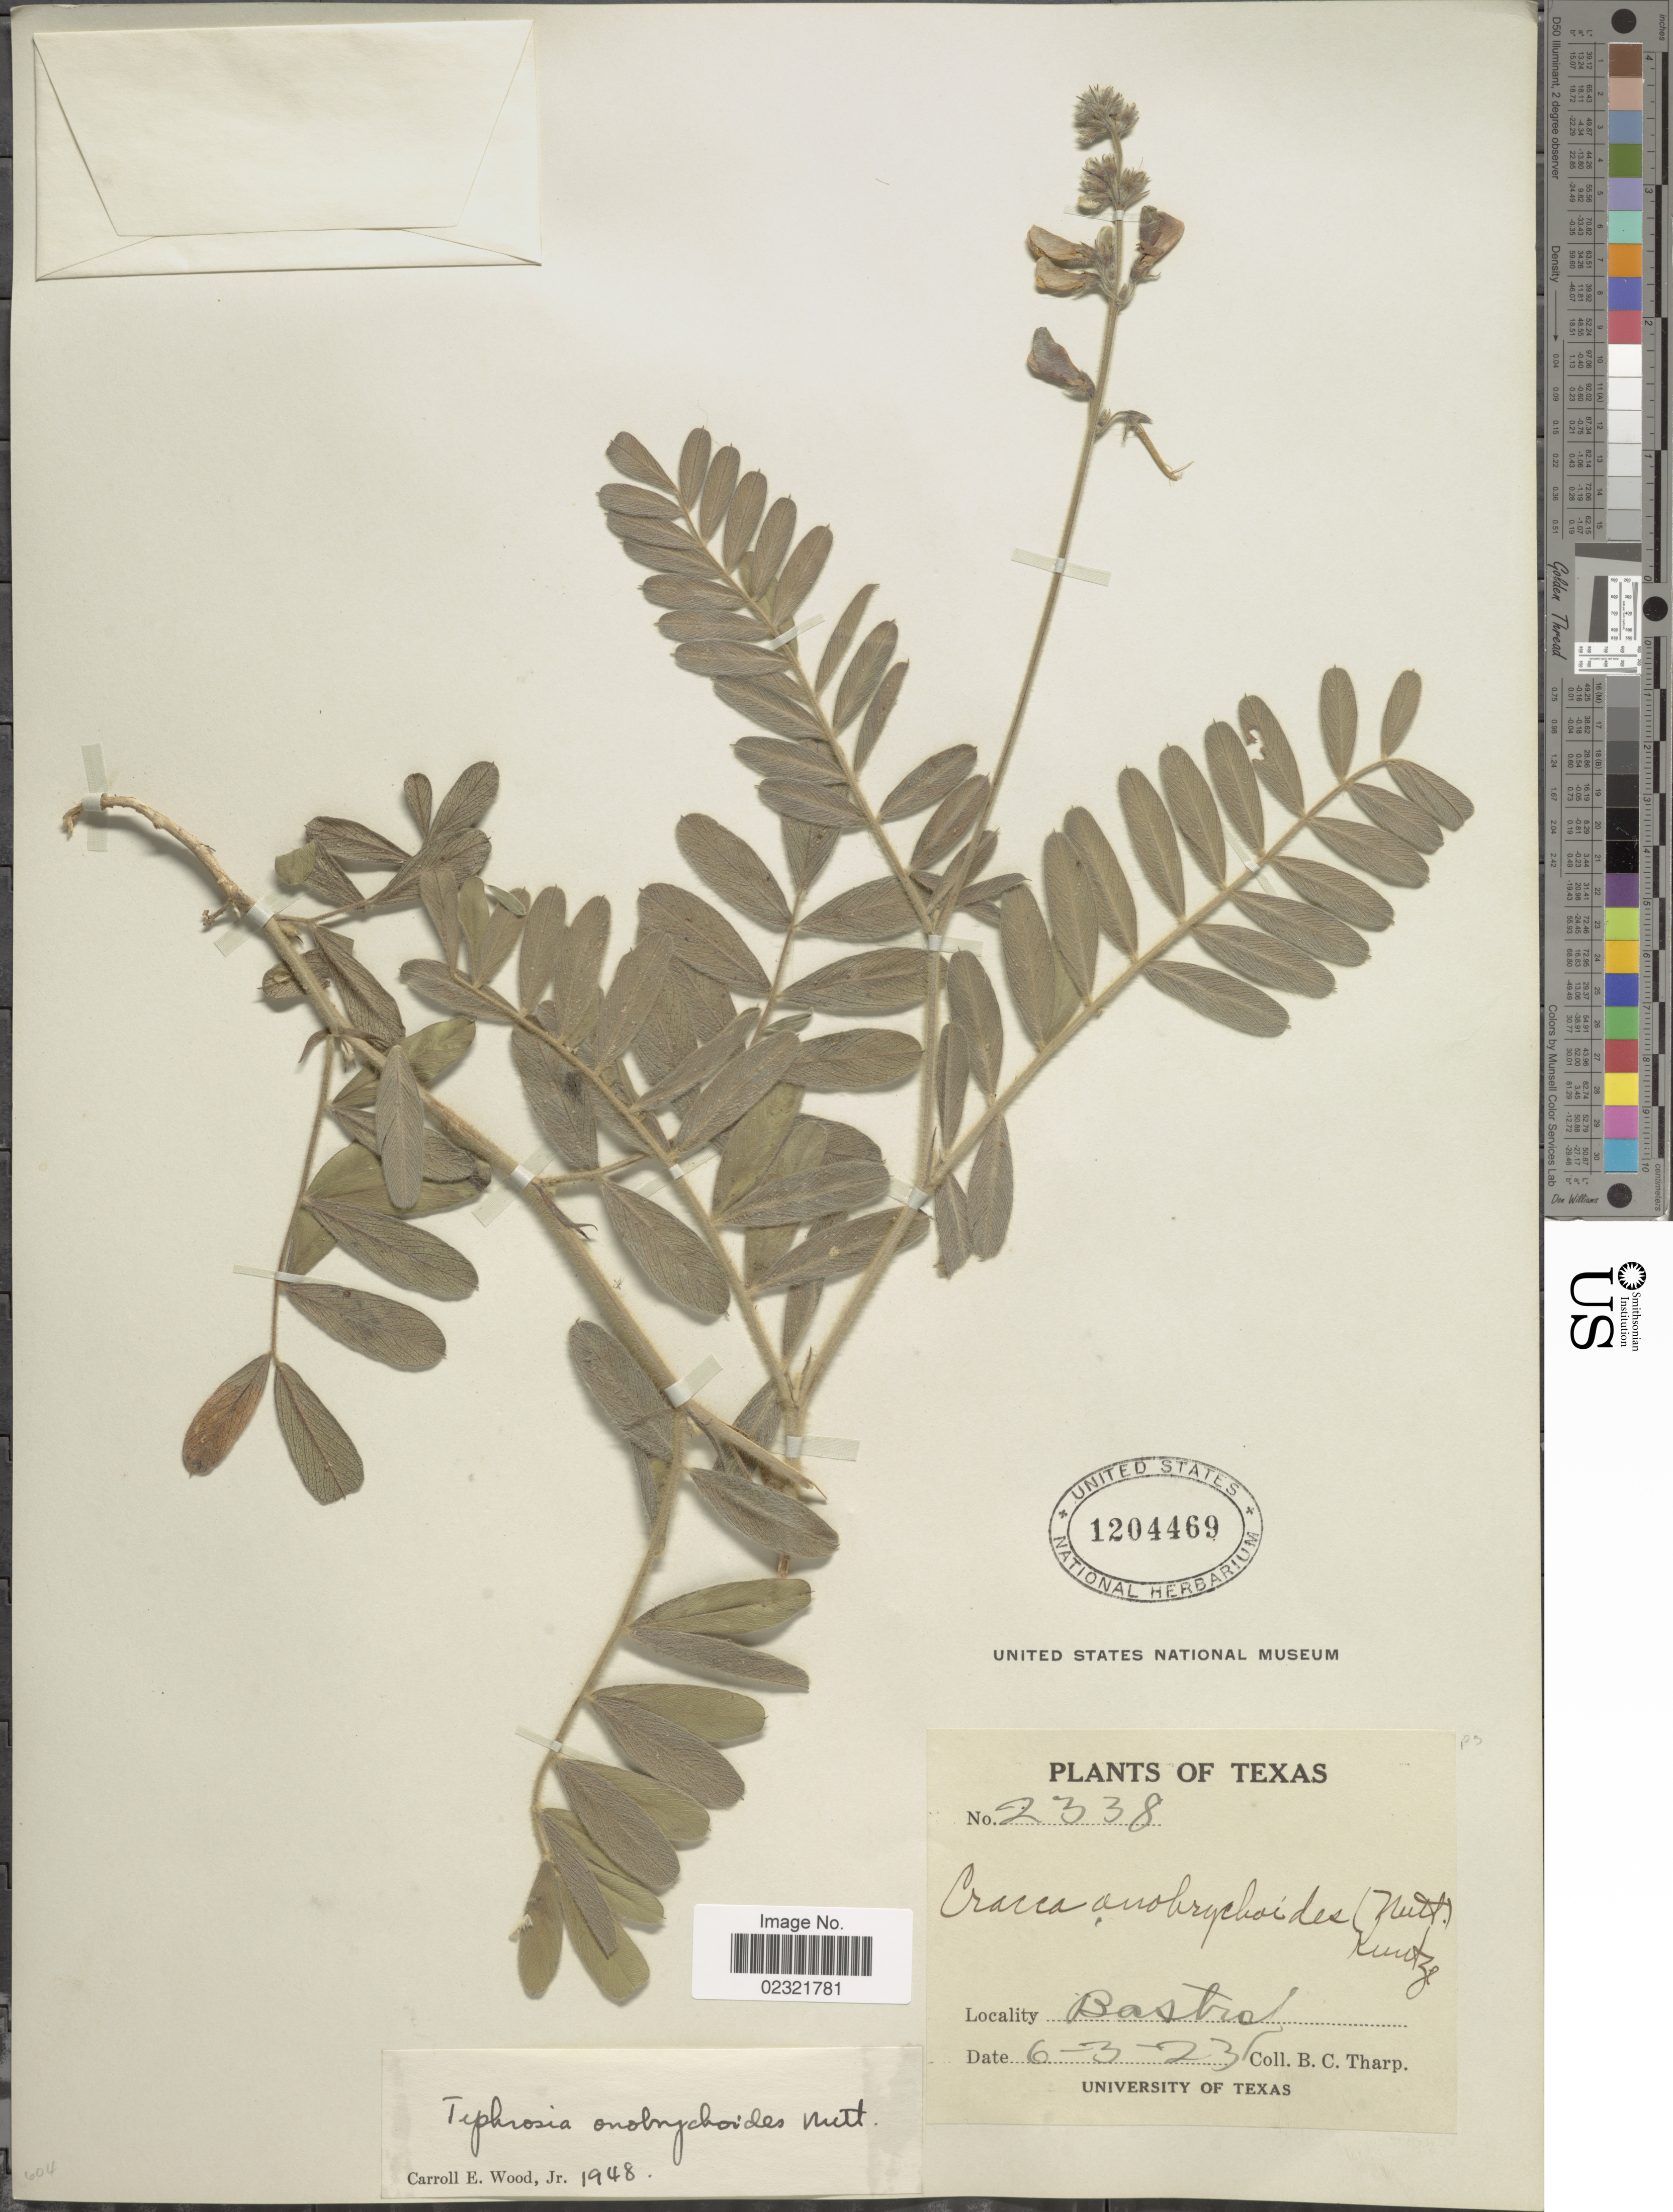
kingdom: Plantae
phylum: Tracheophyta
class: Magnoliopsida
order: Fabales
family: Fabaceae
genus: Tephrosia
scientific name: Tephrosia onobrychoides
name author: Nutt.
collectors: B. C. Tharp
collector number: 2338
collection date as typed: Transcribed d/m/y: 3/6/23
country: United States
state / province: Texas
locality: Bastro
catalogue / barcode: US 1204469